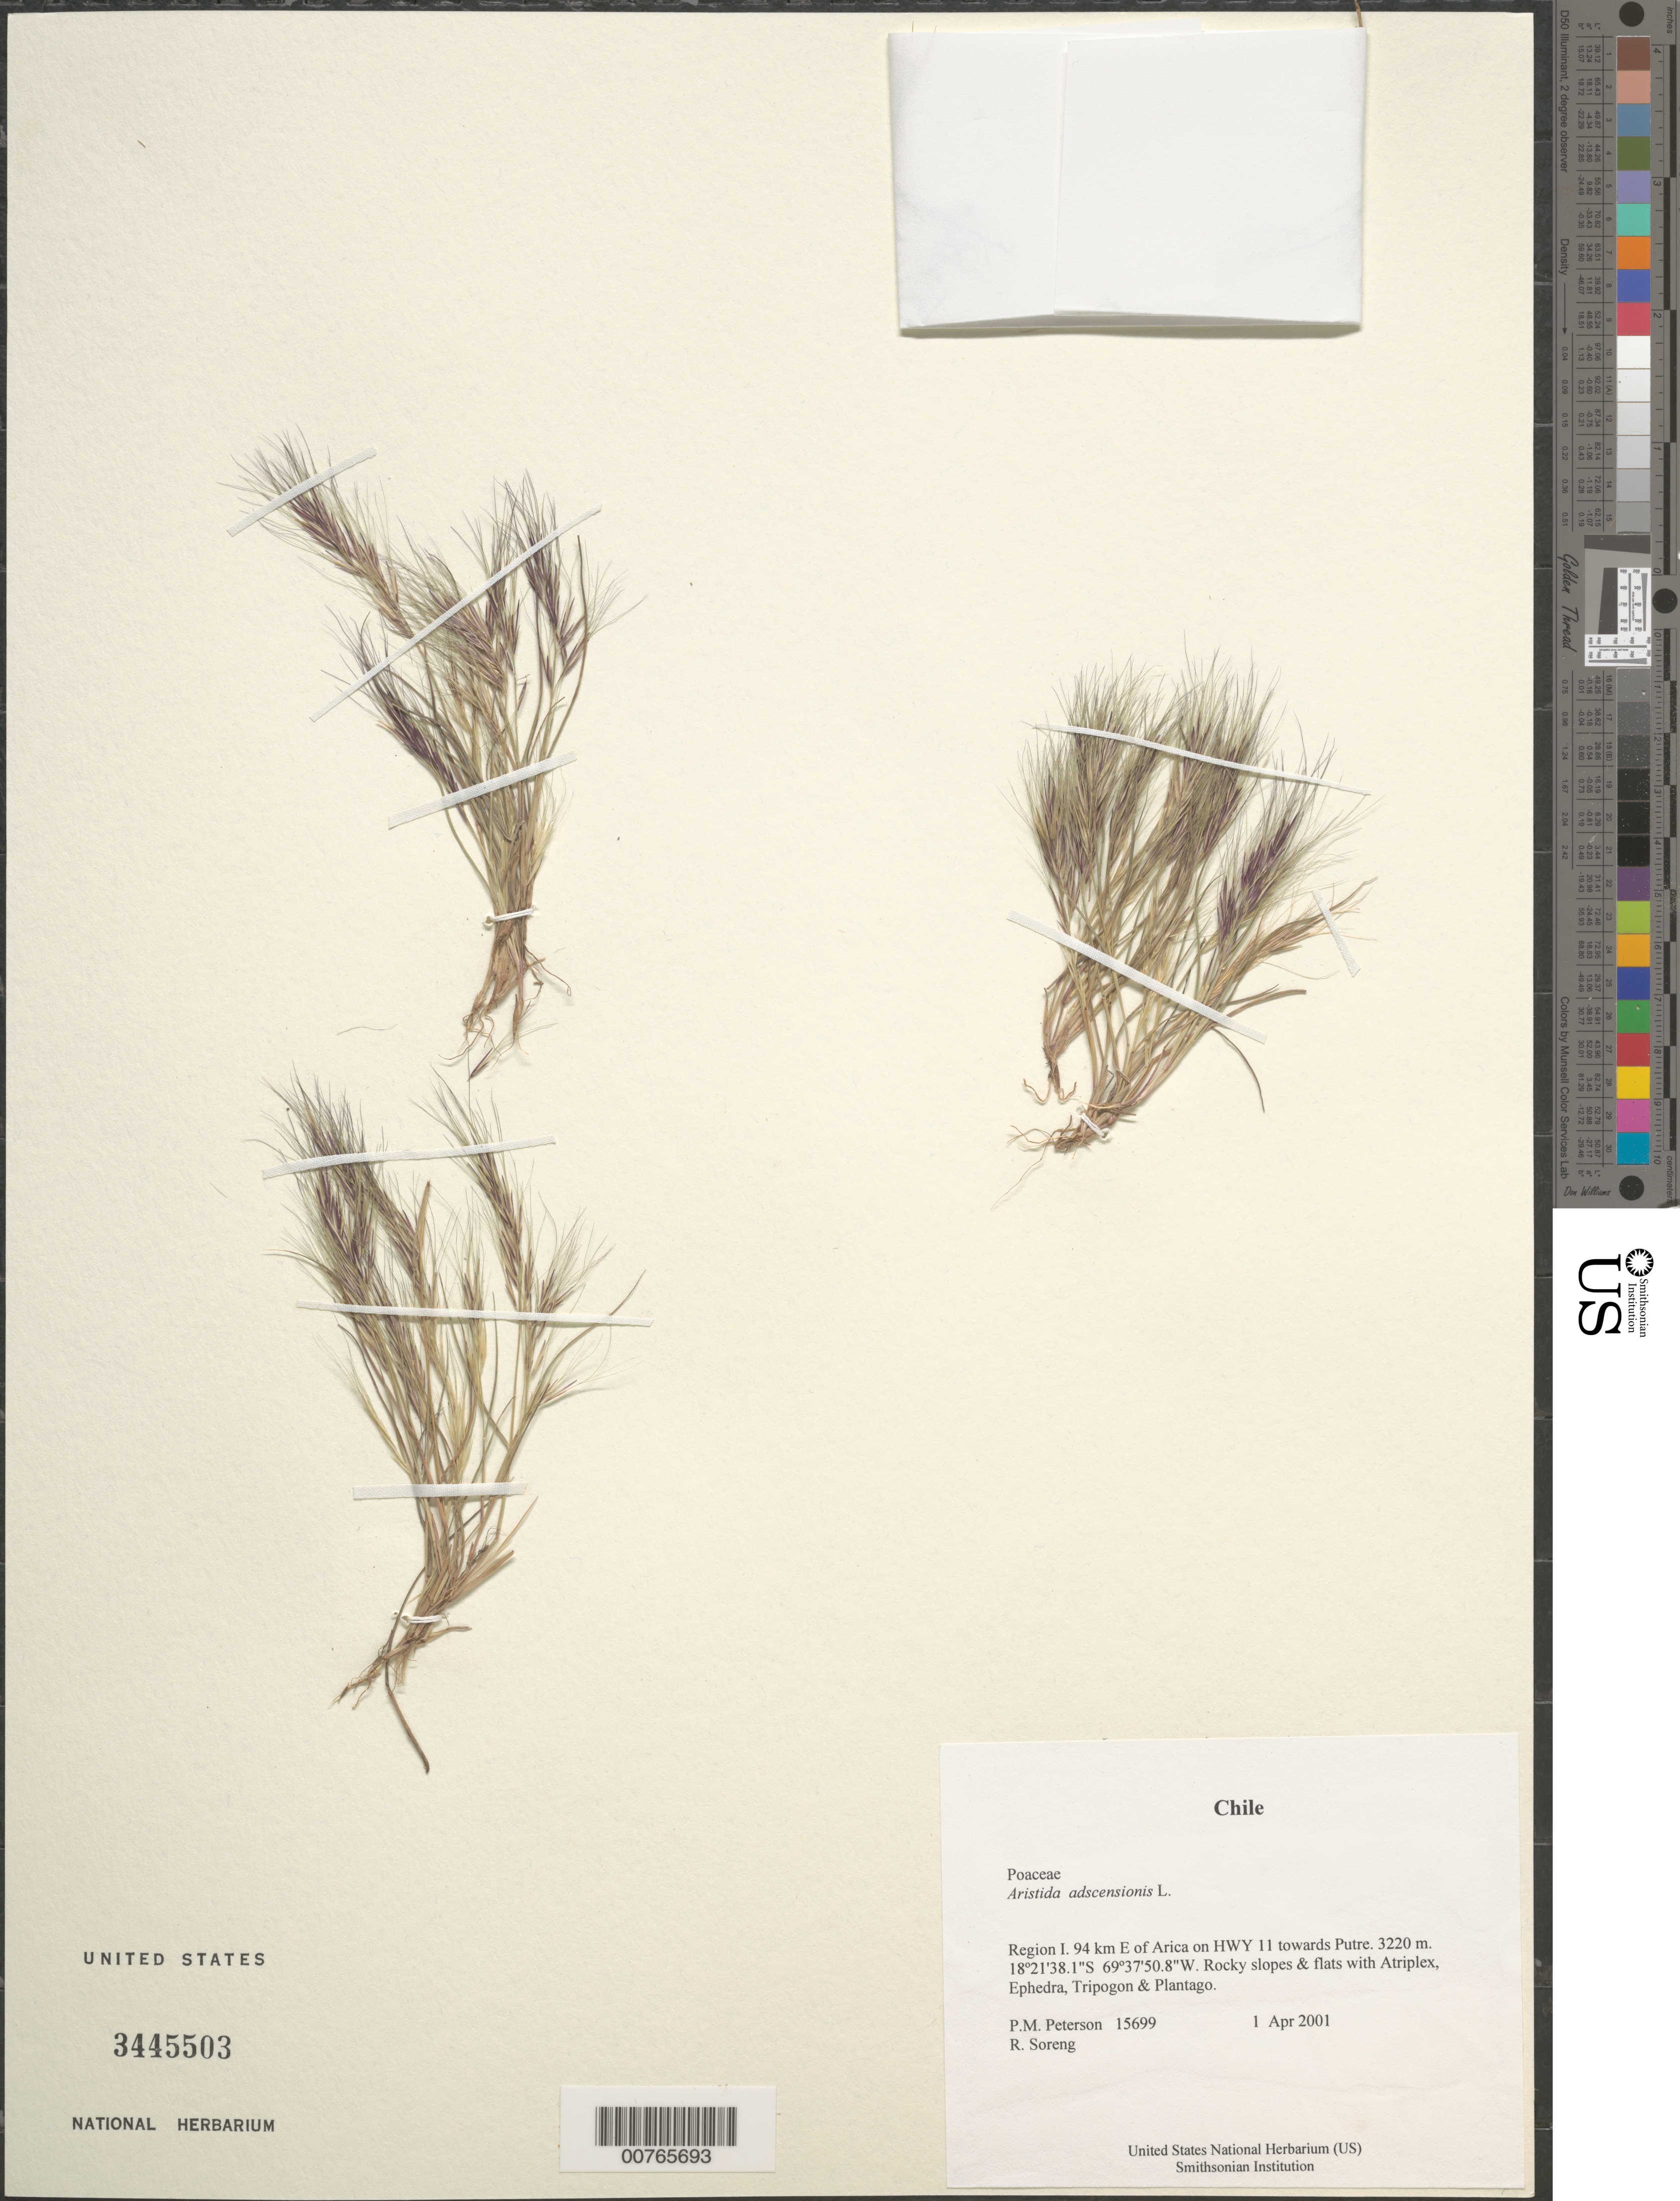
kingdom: Plantae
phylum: Tracheophyta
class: Liliopsida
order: Poales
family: Poaceae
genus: Aristida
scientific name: Aristida adscensionis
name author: L.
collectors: P. M. Peterson & R. J. Soreng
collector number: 15699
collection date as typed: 01 Apr 2001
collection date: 2001-04-01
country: Chile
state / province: Tarapacá (I)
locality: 94 km E of Arica on HWY 11 towards Putre.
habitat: Rocky slopes & flats with Atriplex, Ephedra, Tripogon & Plantago.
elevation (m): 3220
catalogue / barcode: US 3445503